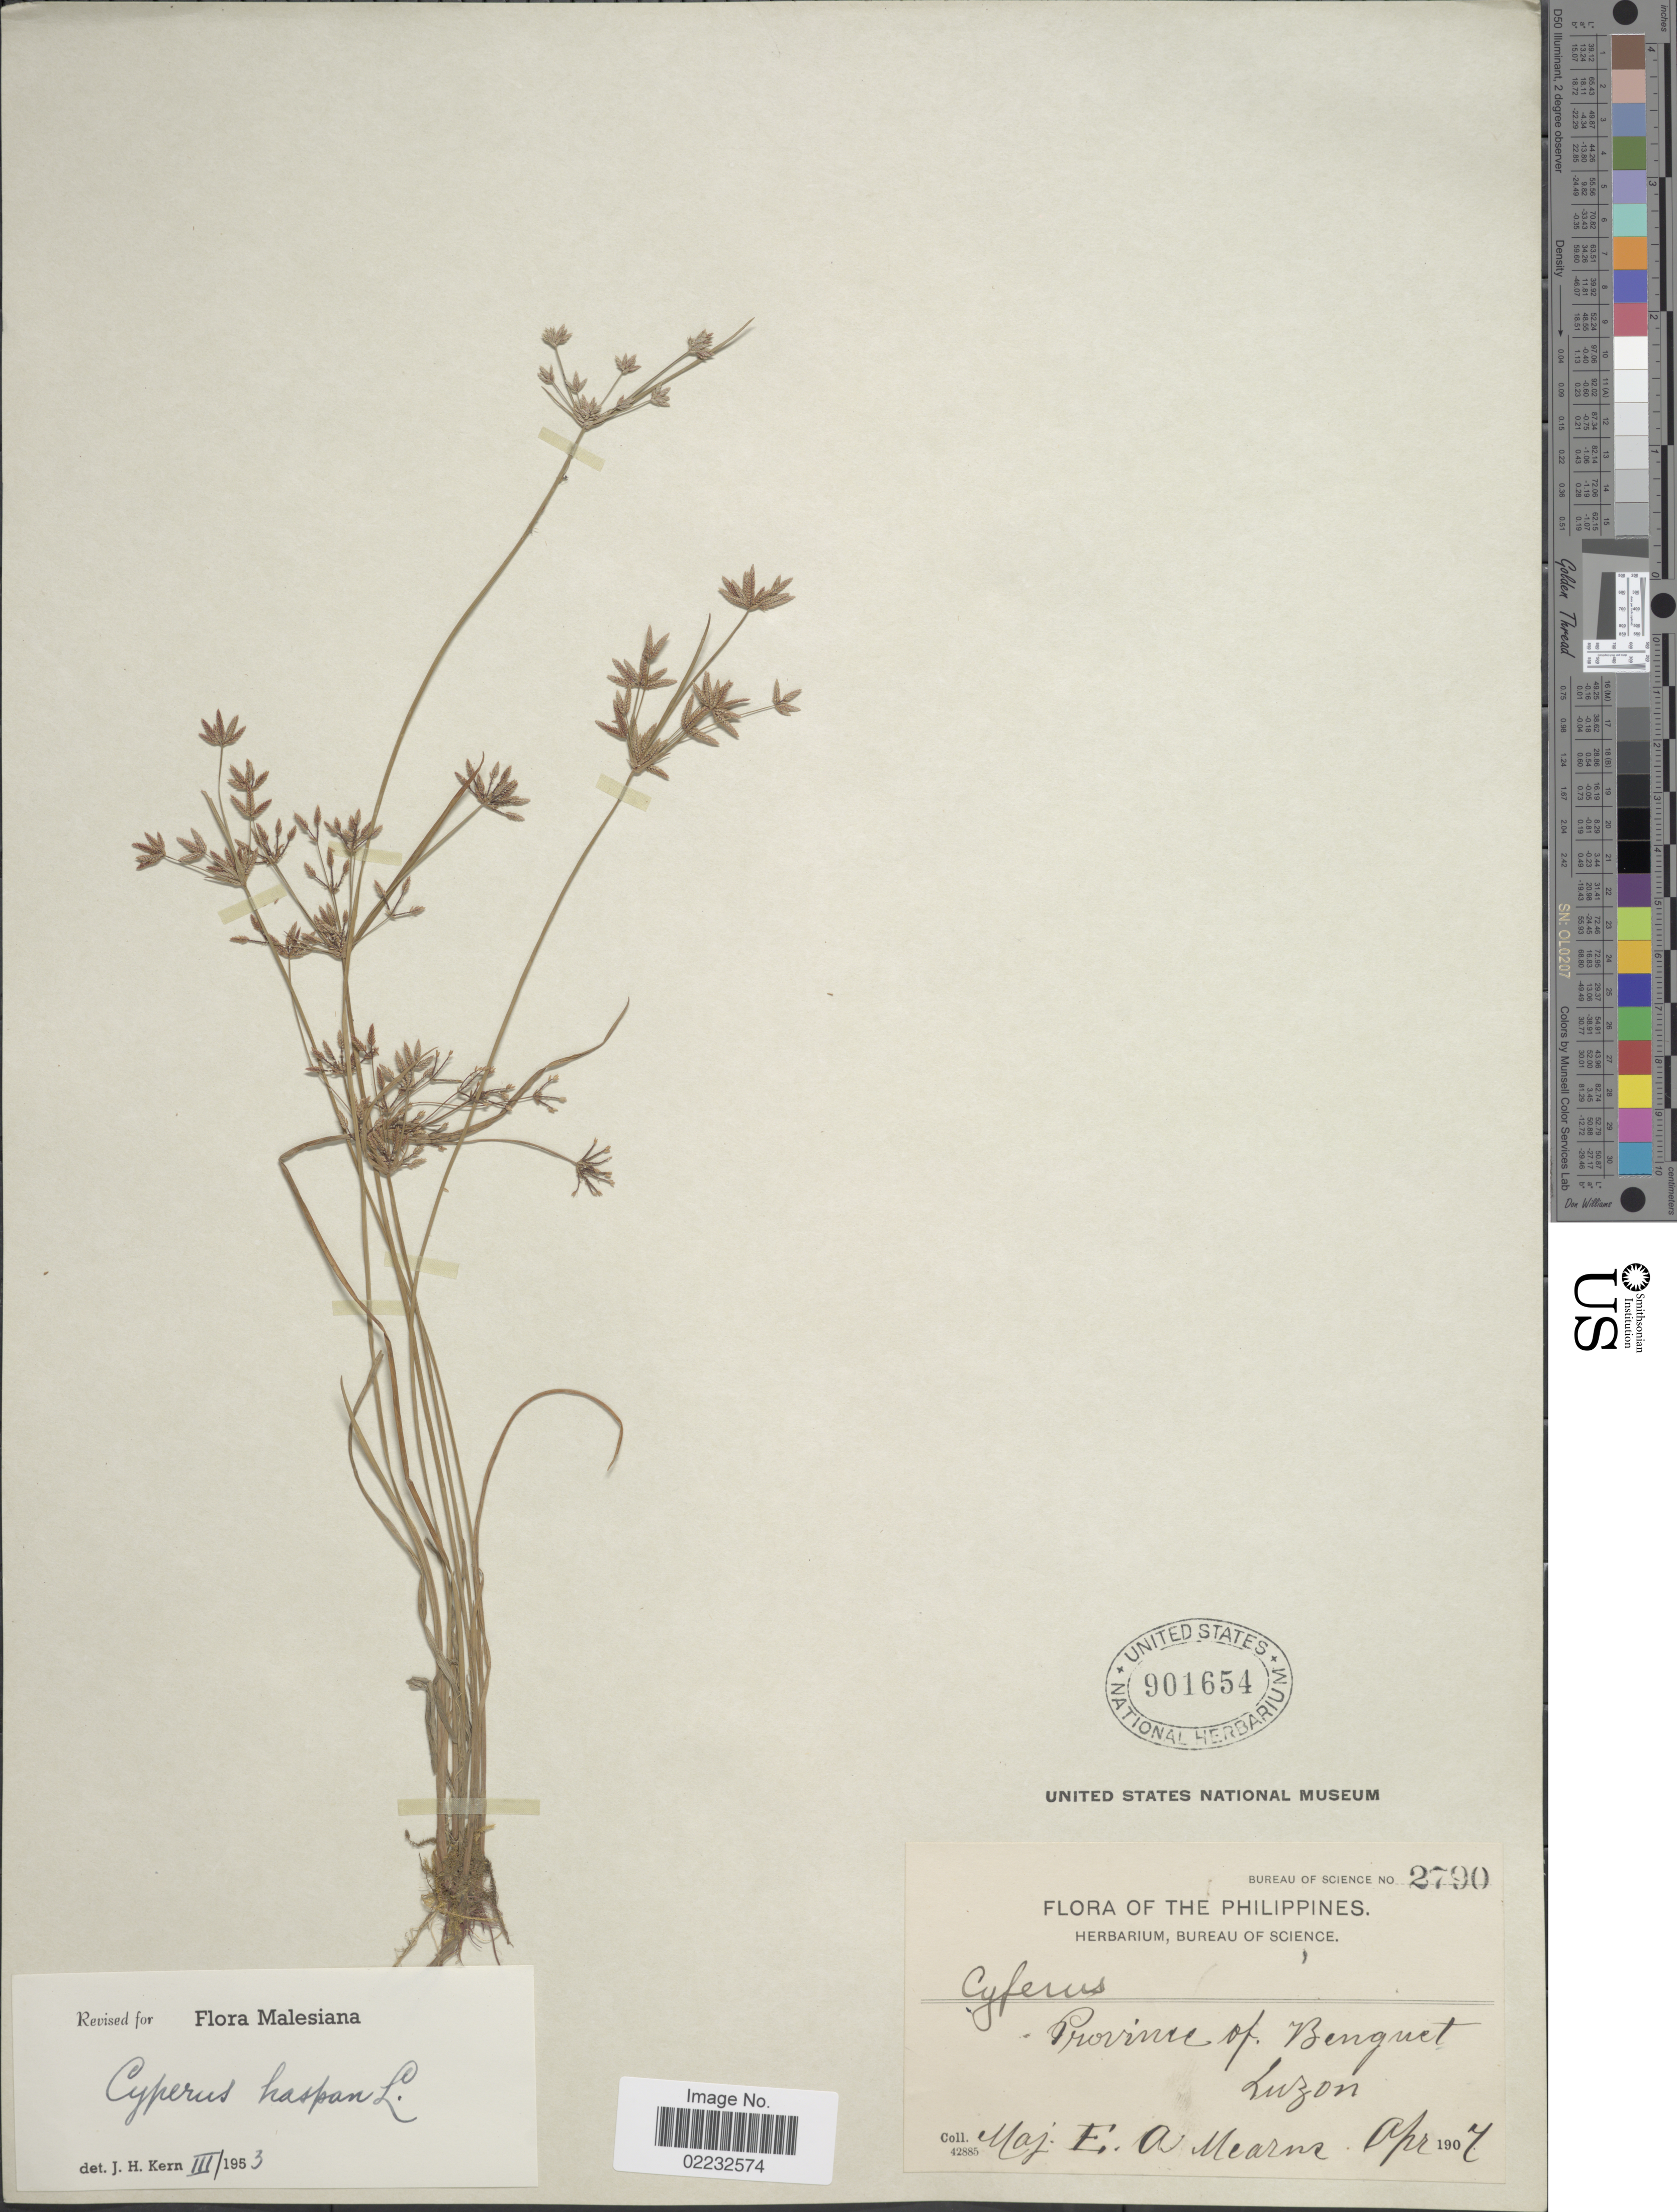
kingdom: Plantae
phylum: Tracheophyta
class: Liliopsida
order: Poales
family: Cyperaceae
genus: Cyperus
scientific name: Cyperus haspan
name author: L.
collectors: E. A. Mearns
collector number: Bureau of Science 2790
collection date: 1907-04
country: Philippines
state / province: Cordillera (Administrative Region)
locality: Province of Benguet. Luzon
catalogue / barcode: US 901654